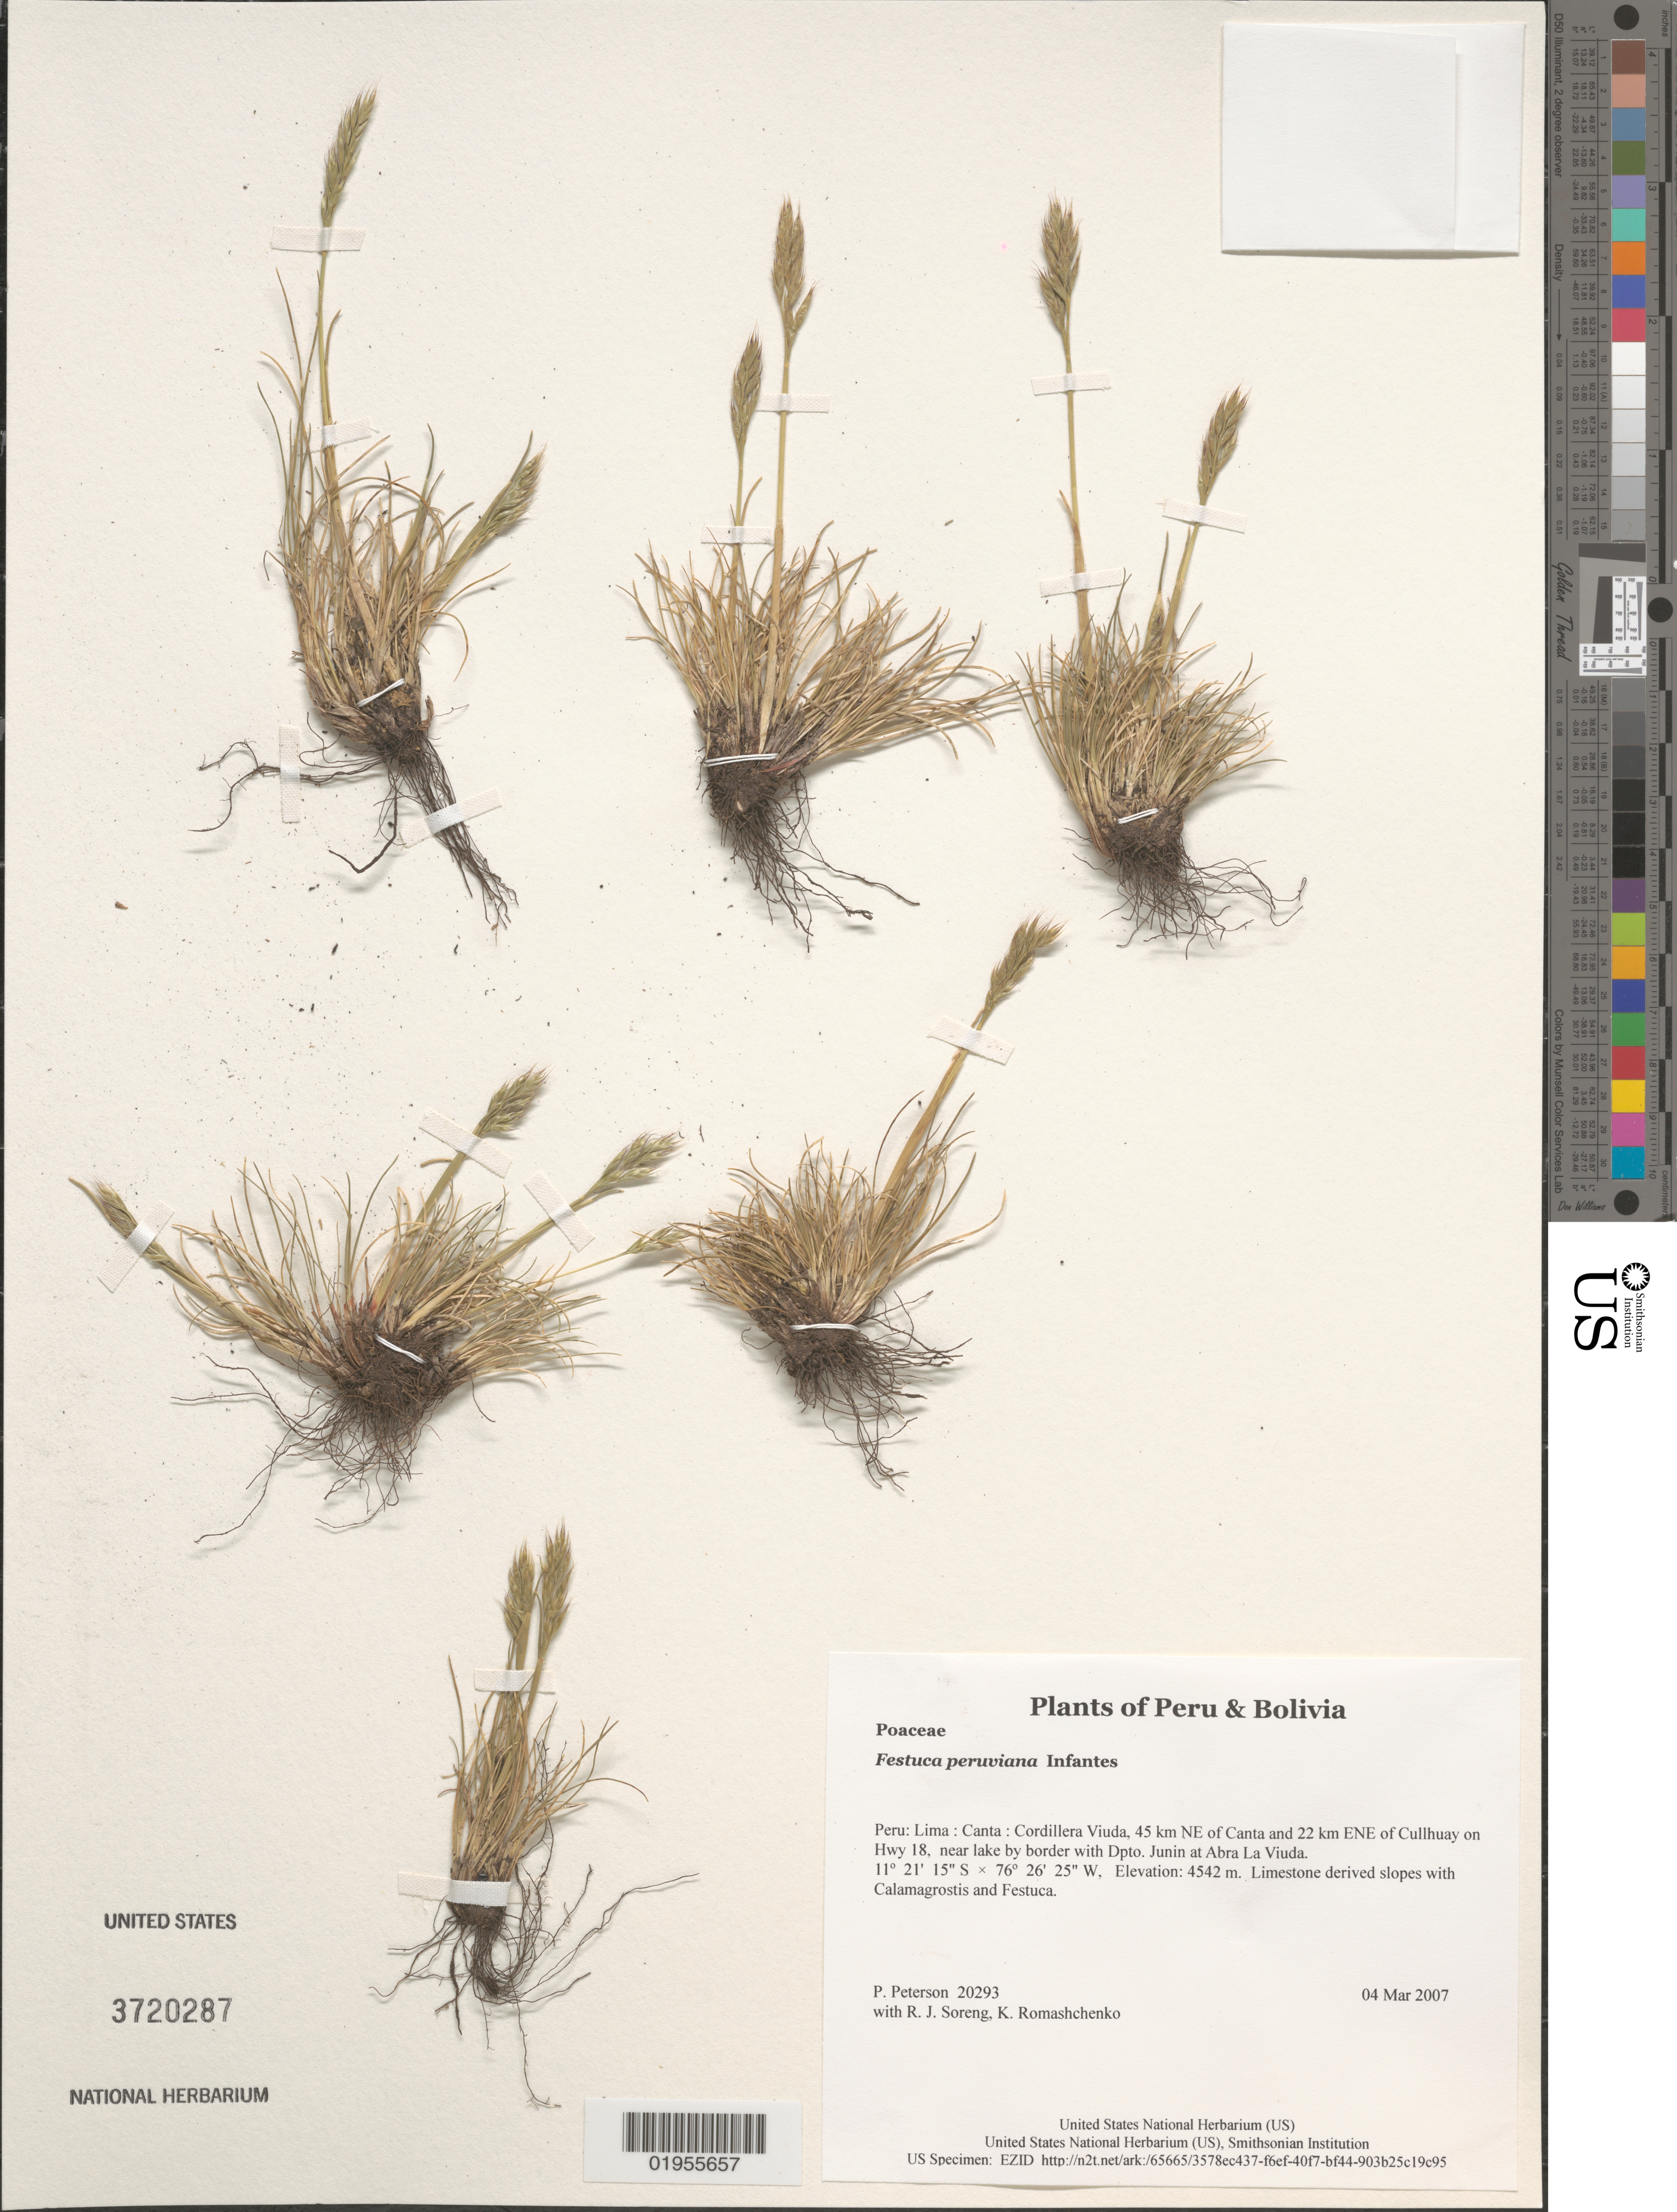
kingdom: Plantae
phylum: Tracheophyta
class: Liliopsida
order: Poales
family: Poaceae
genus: Festuca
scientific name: Festuca peruviana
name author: Infantes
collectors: P. M. Peterson, R. J. Soreng & K. Romashchenko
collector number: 20293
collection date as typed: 04 Mar 2007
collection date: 2007-03-04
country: Peru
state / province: Lima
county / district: Canta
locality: Cordillera Viuda, 45 km NE of Canta and 22 km ENE of Cullhuay on Hwy 18, near lake by border with Dpto. Junin at Abra La Viuda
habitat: Limestone derived slopes with Calamagrostis and Festuca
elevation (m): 4542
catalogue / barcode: US 3720287